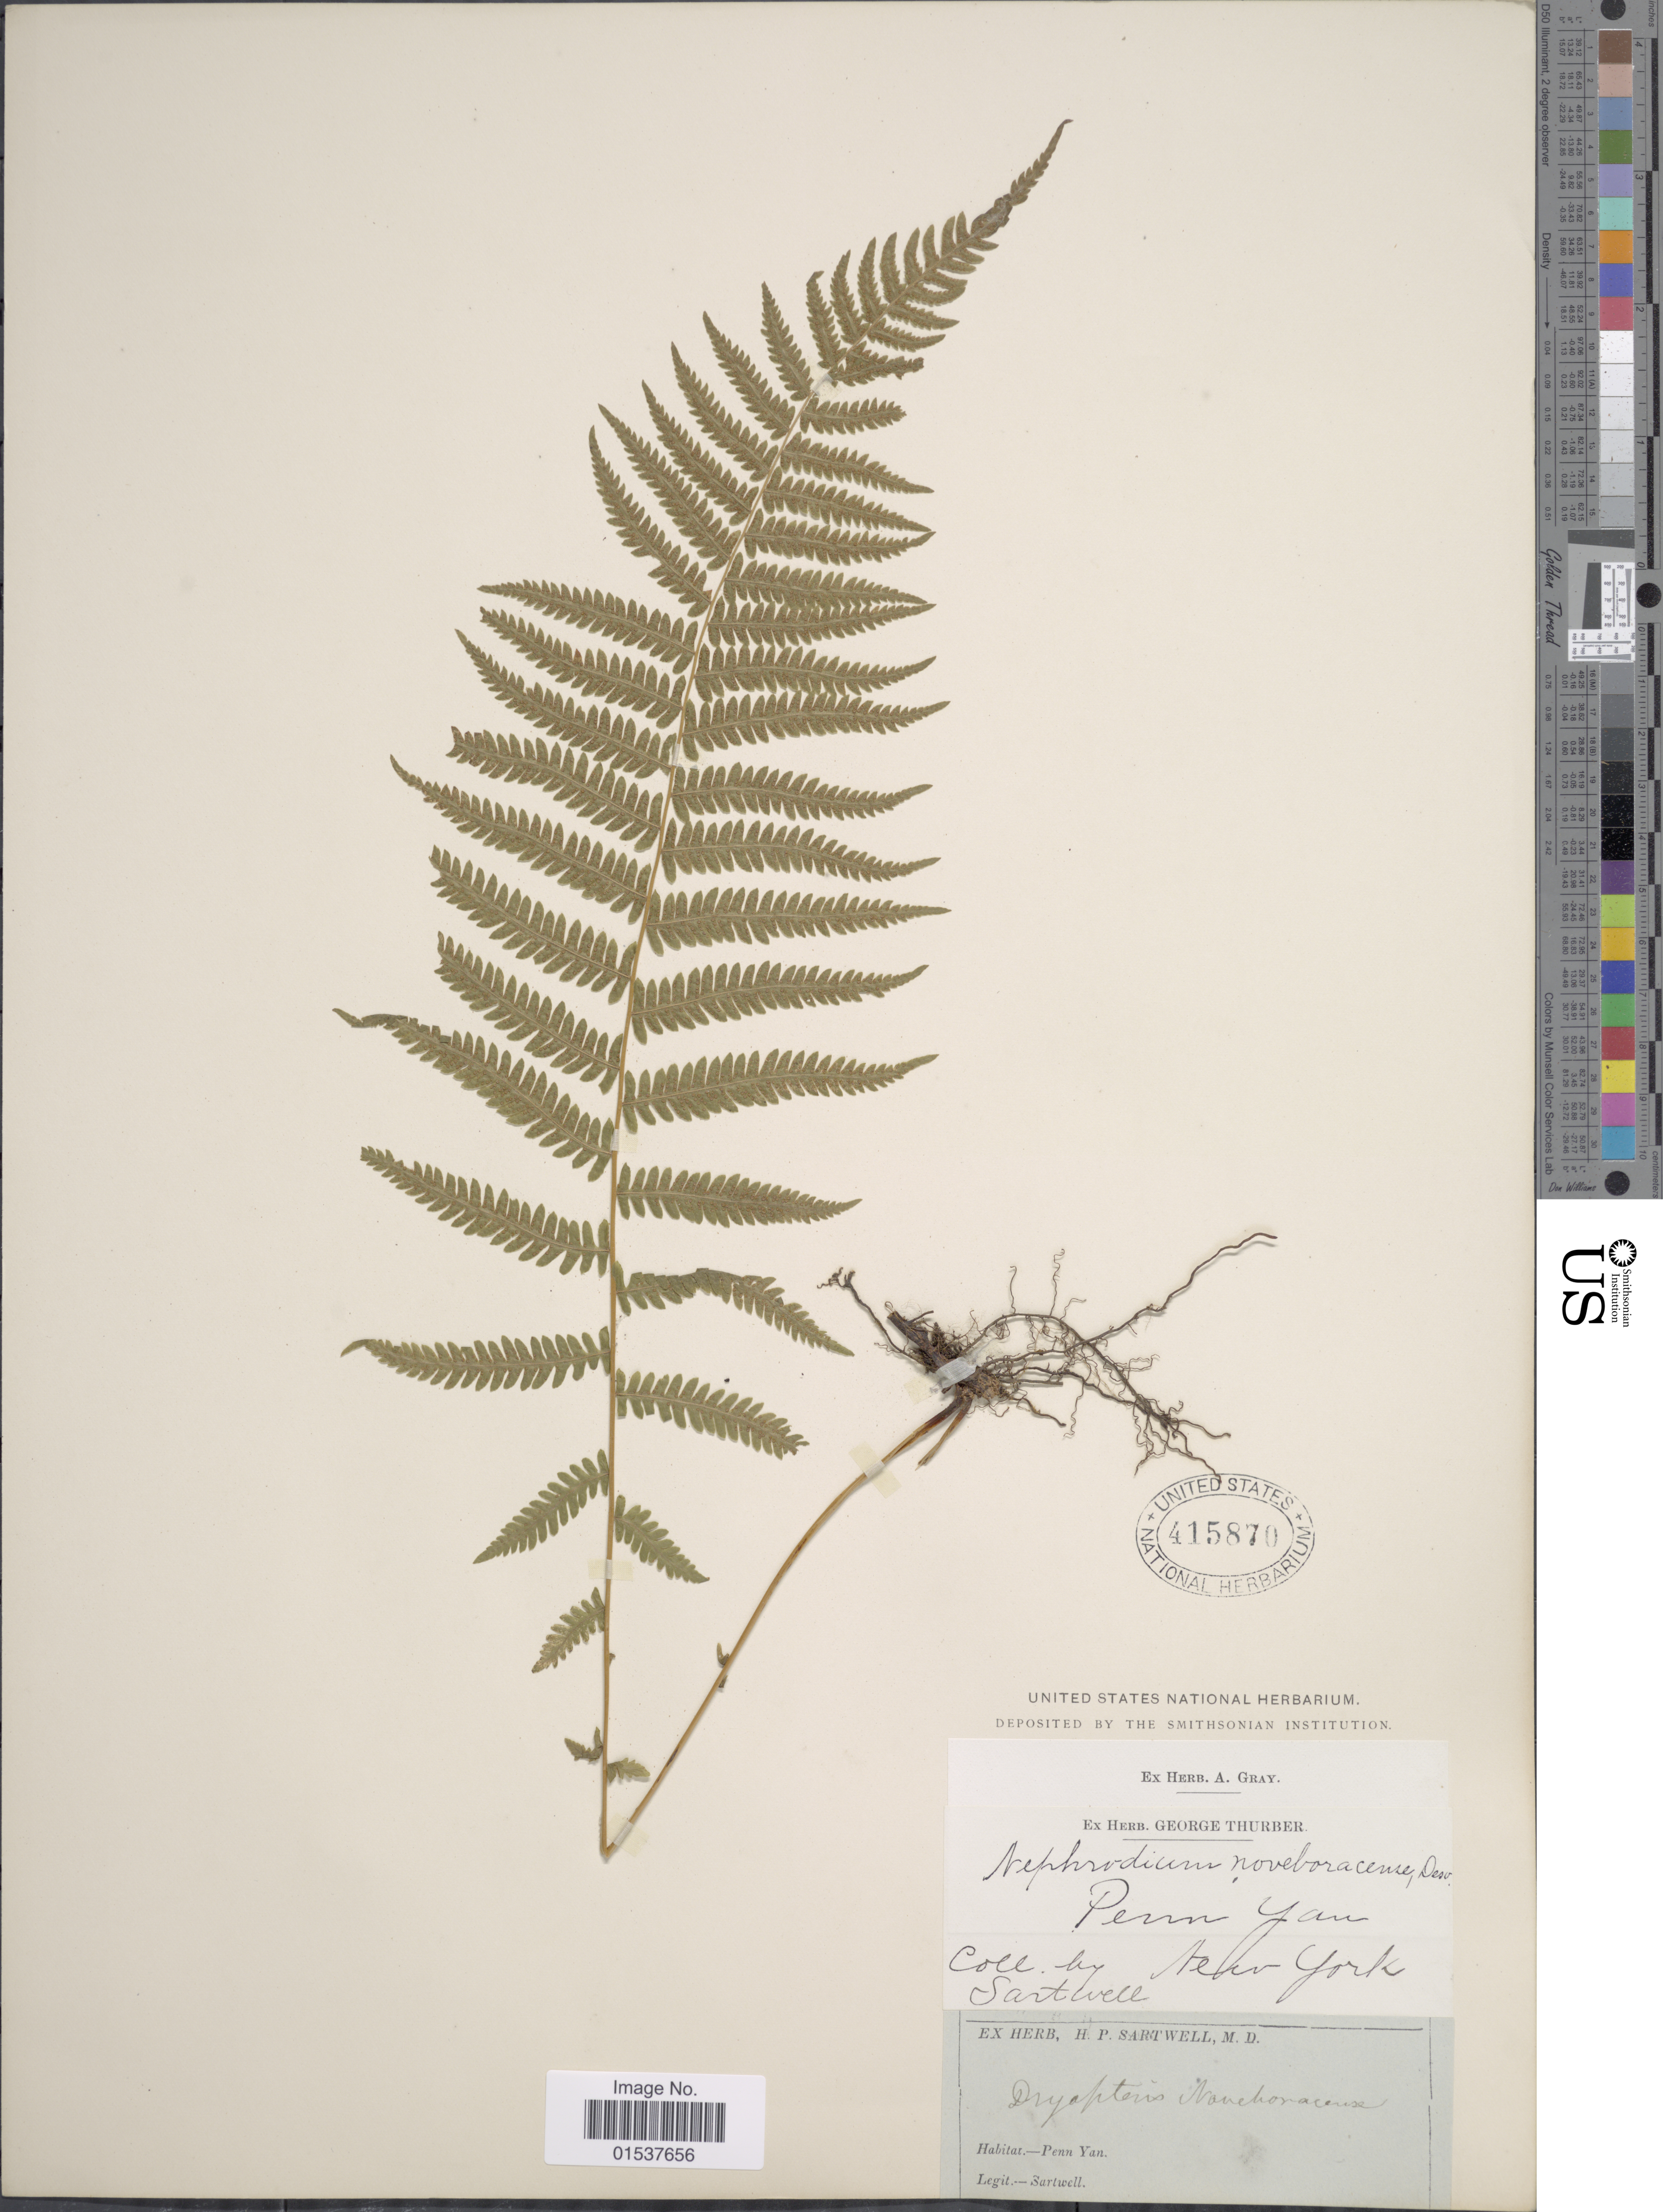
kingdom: Plantae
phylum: Tracheophyta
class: Polypodiopsida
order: Polypodiales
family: Thelypteridaceae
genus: Parathelypteris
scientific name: Parathelypteris noveboracensis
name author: (L.) Ching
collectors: H. P. Sartwell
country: United States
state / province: New York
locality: Penn Yan.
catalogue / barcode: US 415870